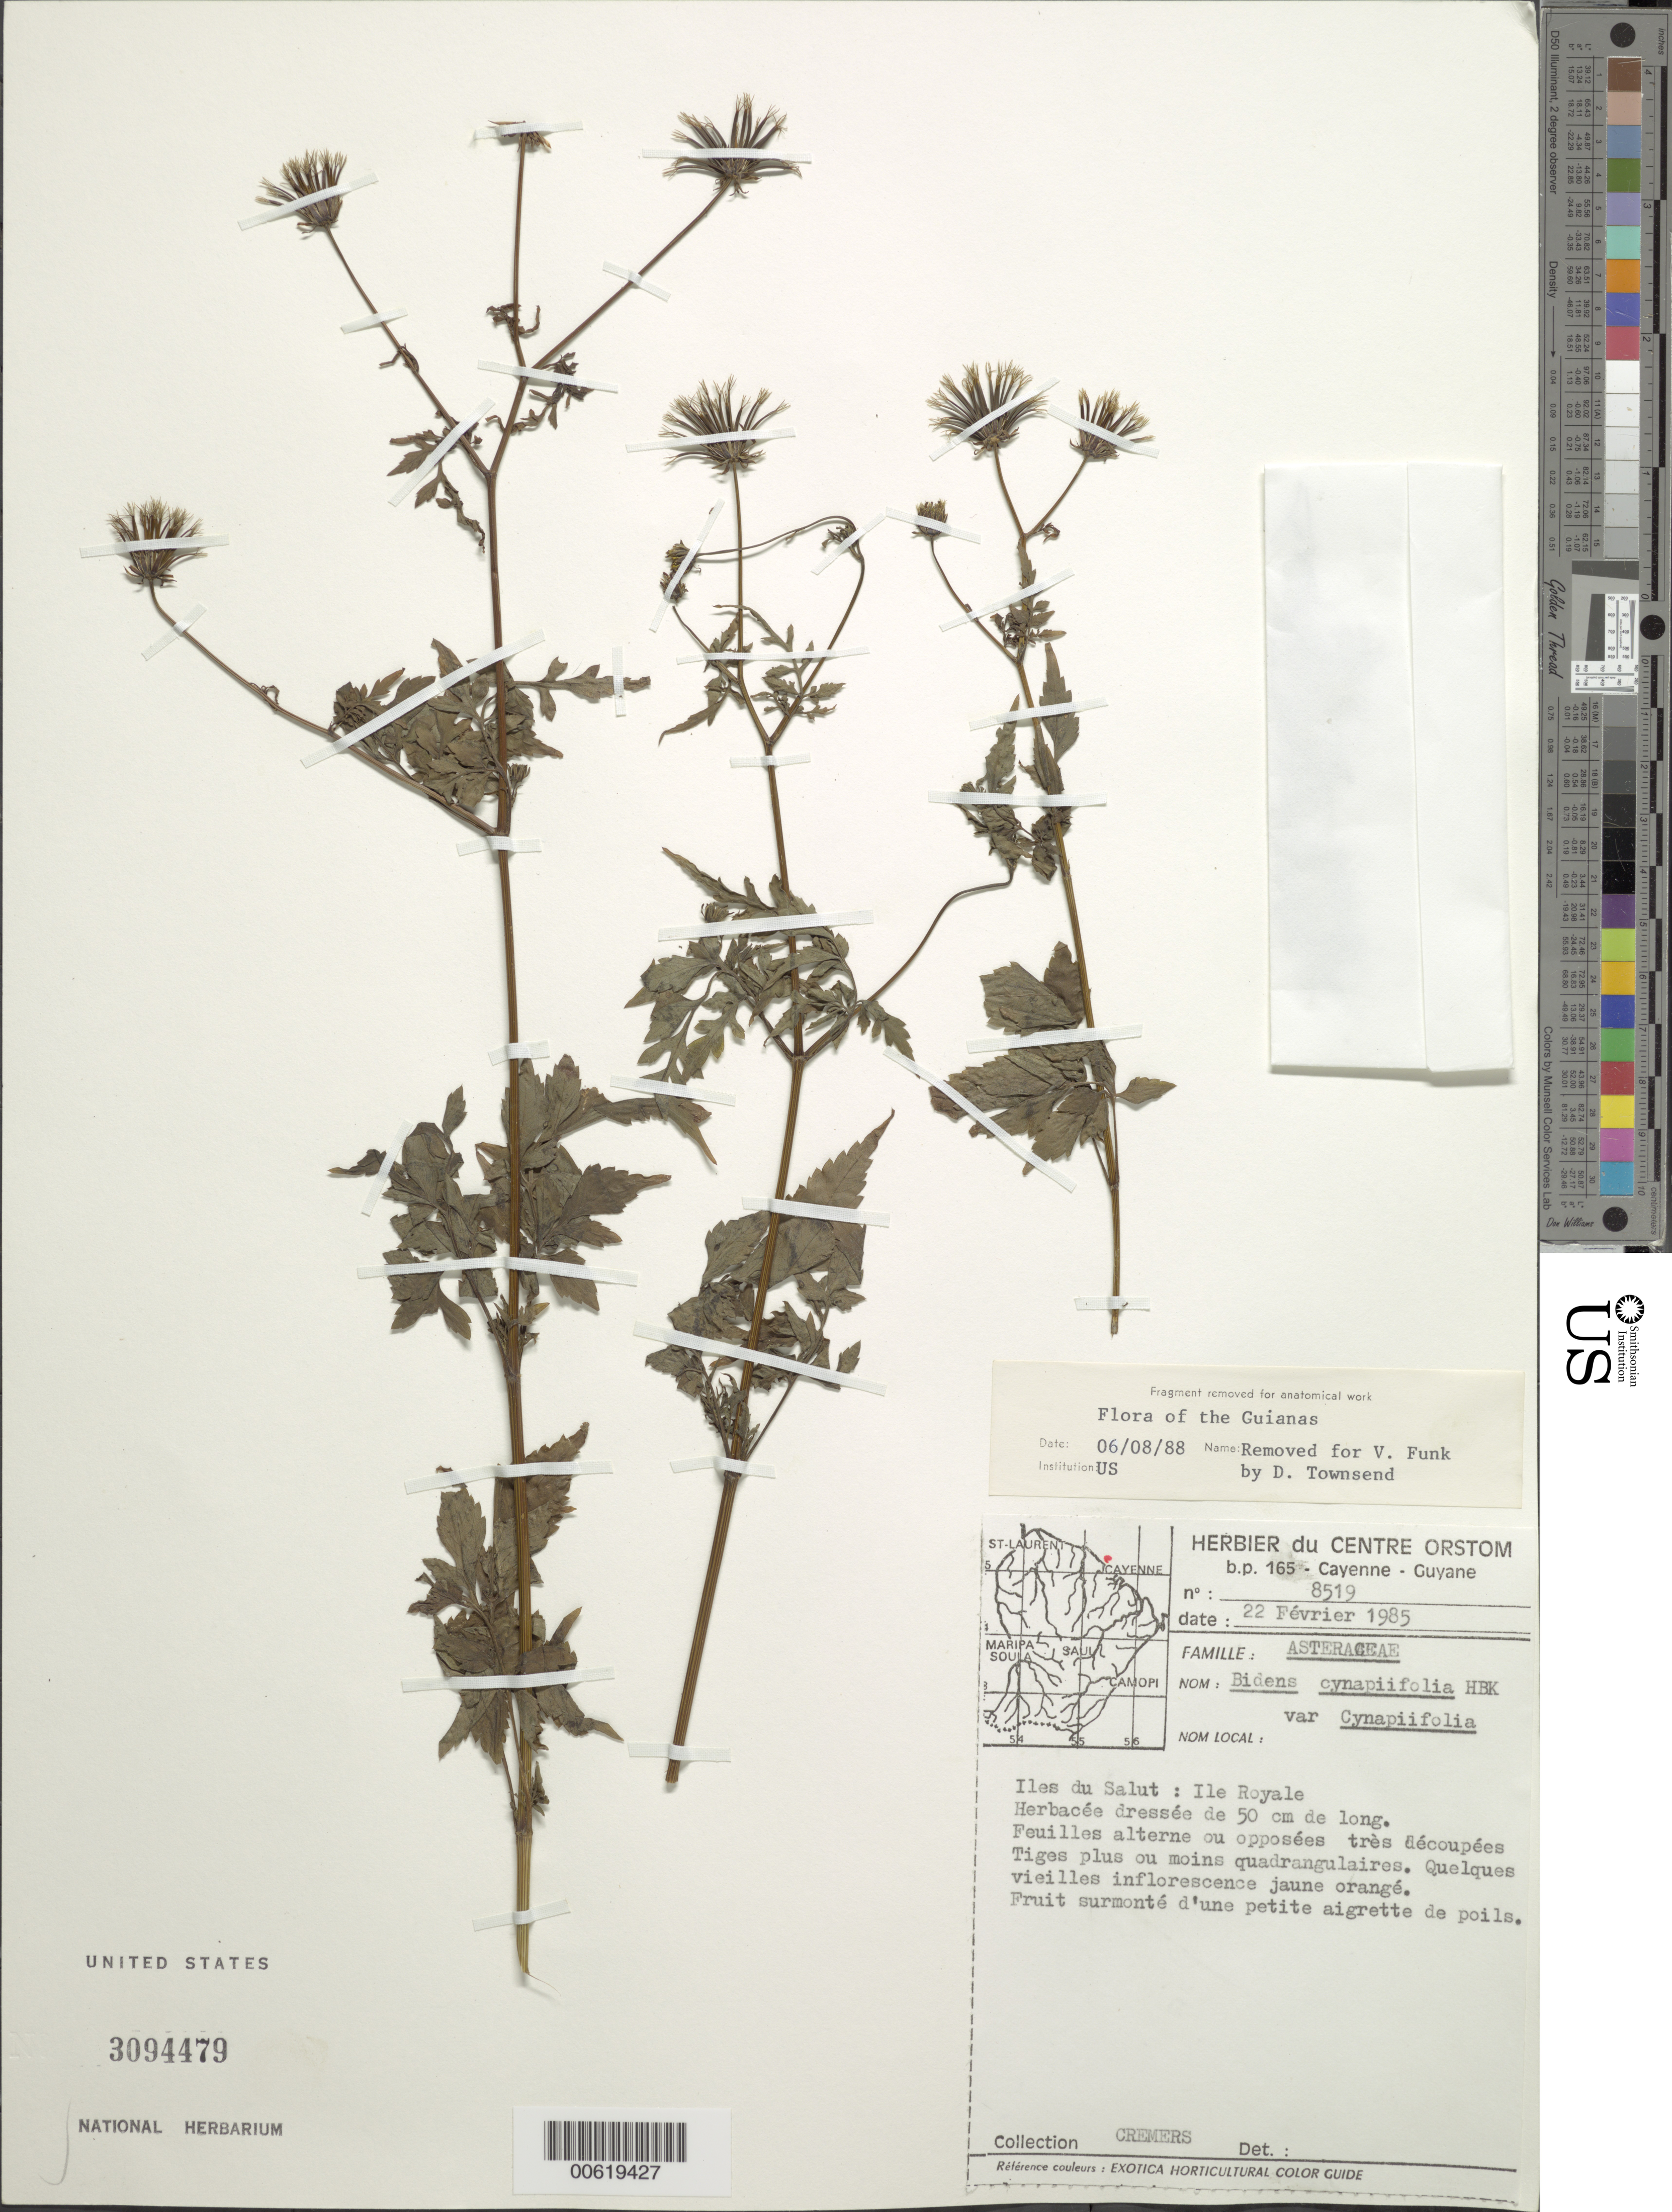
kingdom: Plantae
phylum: Tracheophyta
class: Magnoliopsida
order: Asterales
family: Asteraceae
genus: Bidens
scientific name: Bidens cynapiifolia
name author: Kunth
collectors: G. Cremers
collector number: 8519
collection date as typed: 22-Feb-85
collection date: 1985-02-22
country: French Guiana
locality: Iles du Salut, Ile Royale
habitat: Jardin en terrasse sous l'hotel face NE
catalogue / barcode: US 3094479